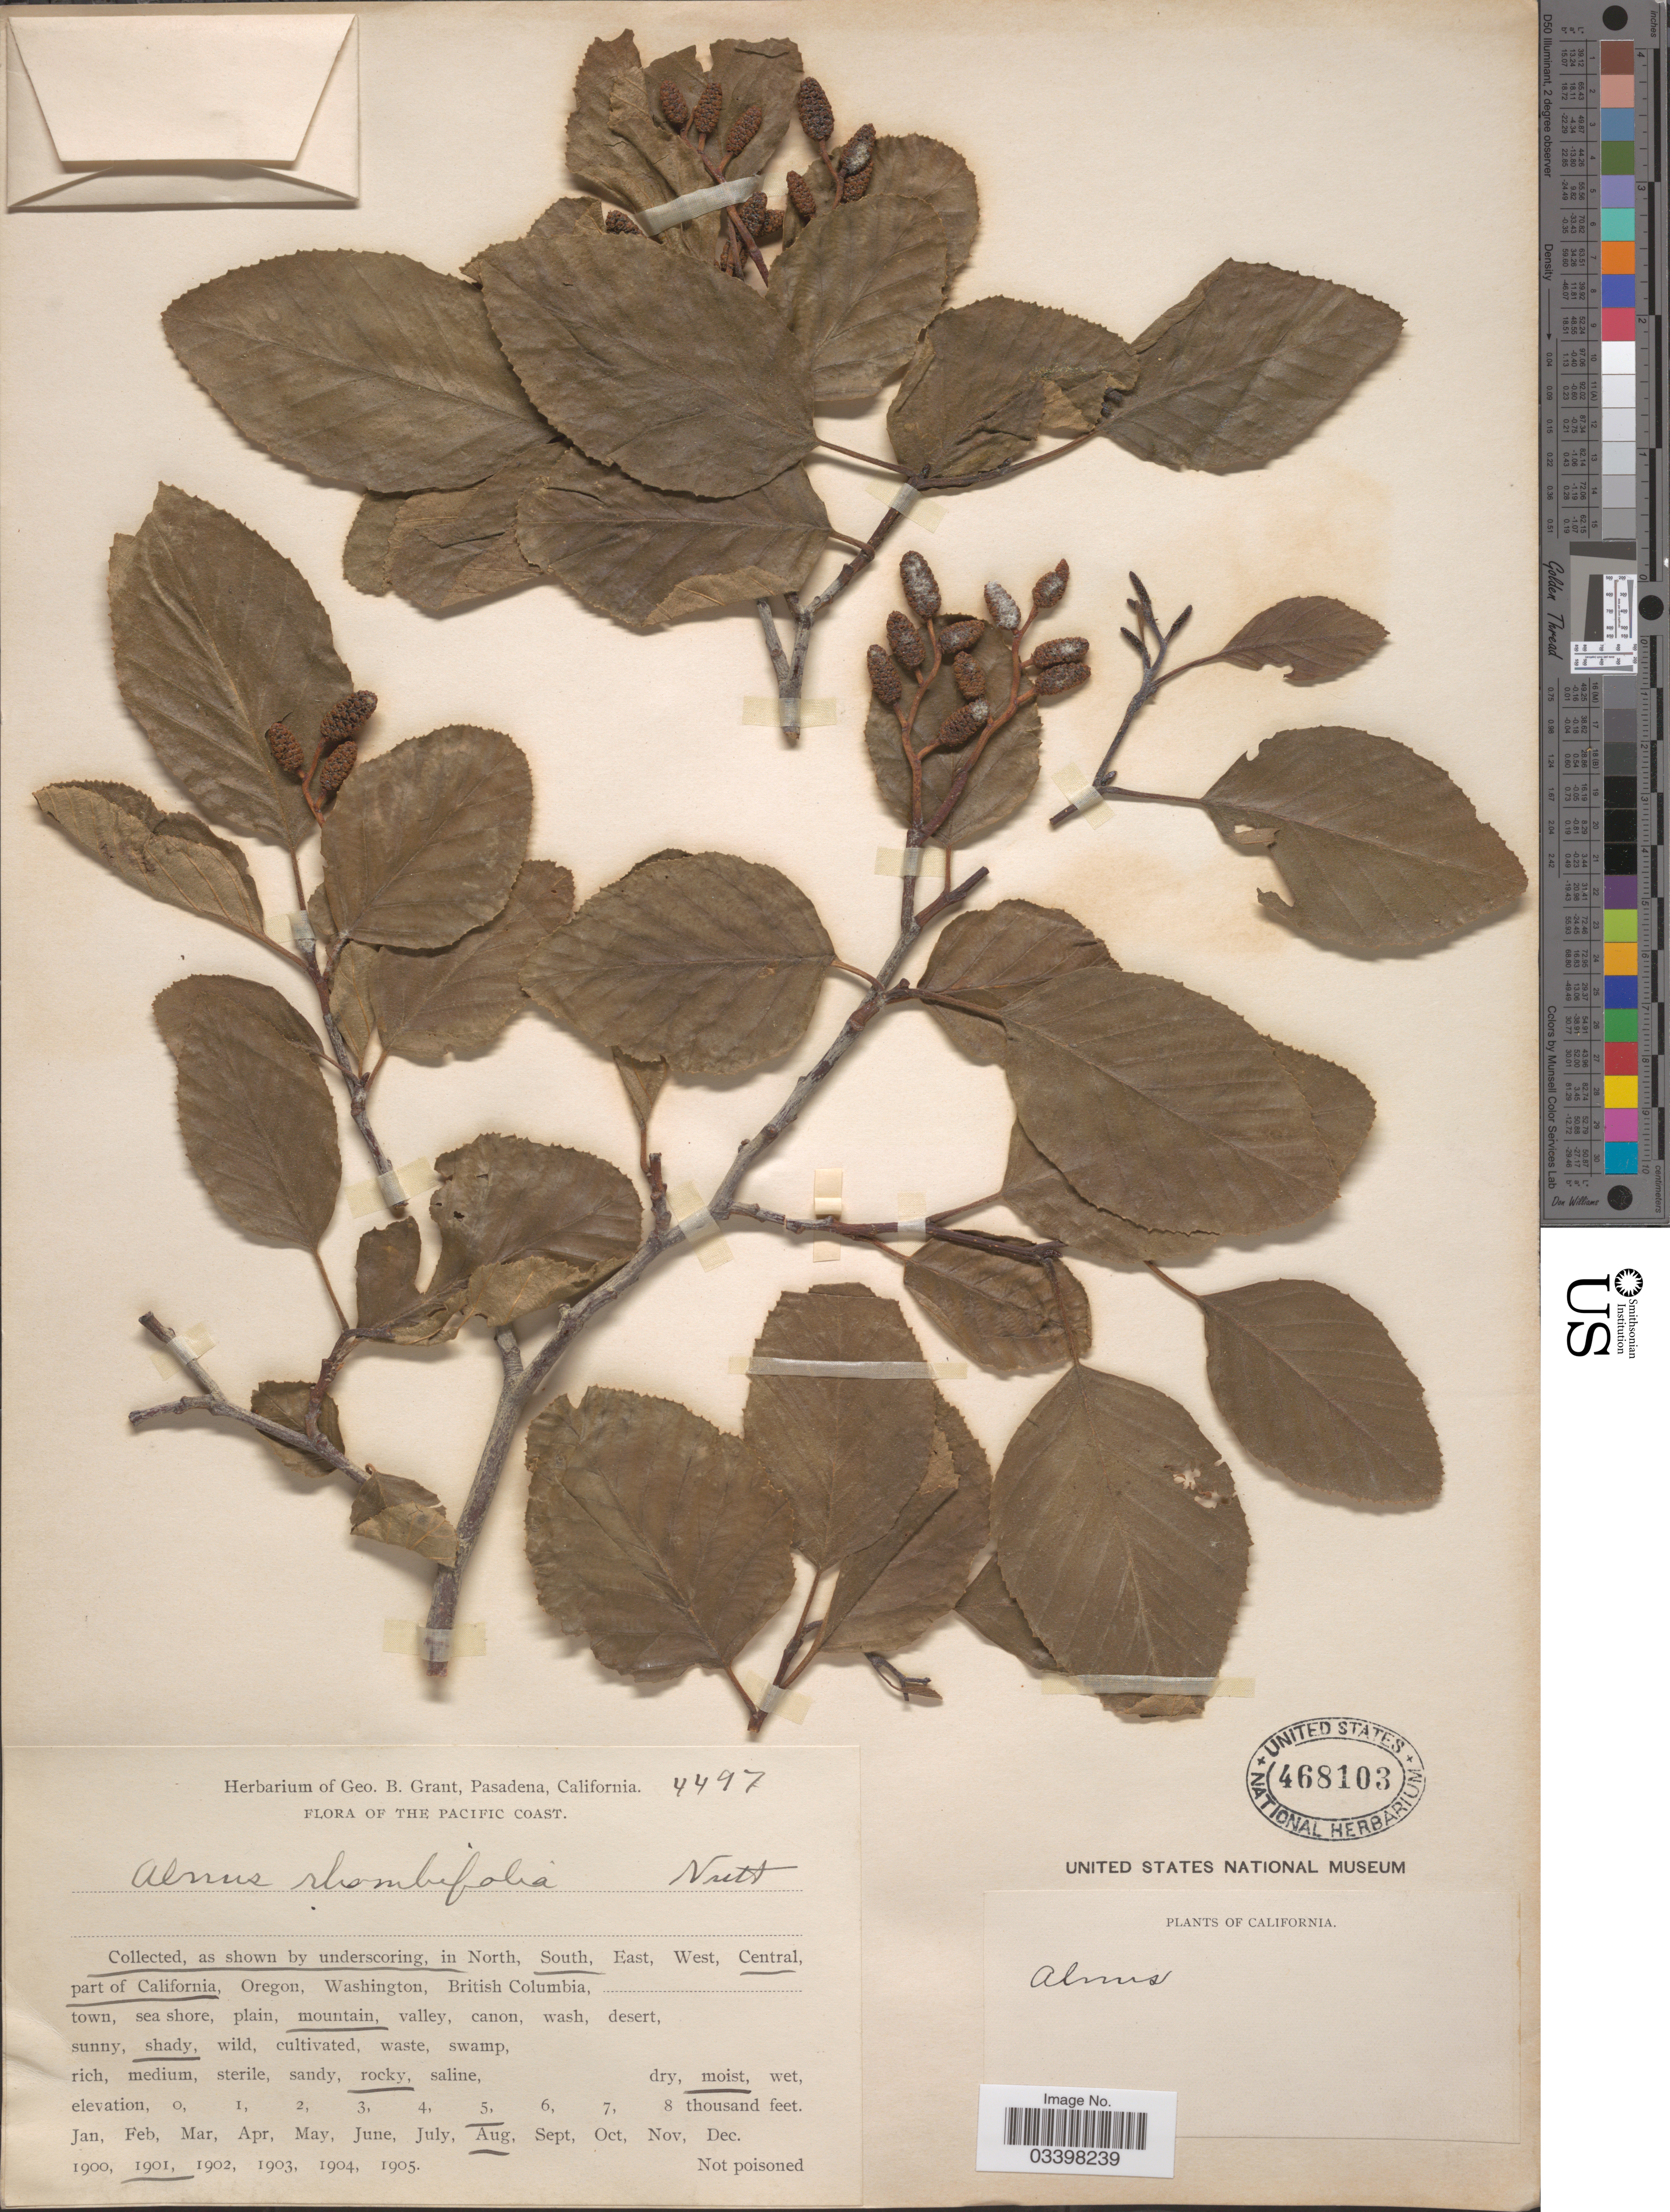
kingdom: Plantae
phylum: Tracheophyta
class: Magnoliopsida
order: Fagales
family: Betulaceae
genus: Alnus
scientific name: Alnus rhombifolia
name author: Nutt.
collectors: ex herb. Geo. B. Grant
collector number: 4497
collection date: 1901-08-05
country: United States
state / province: California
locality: The Pacific Coast. South, Central part of California.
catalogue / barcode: US 468103